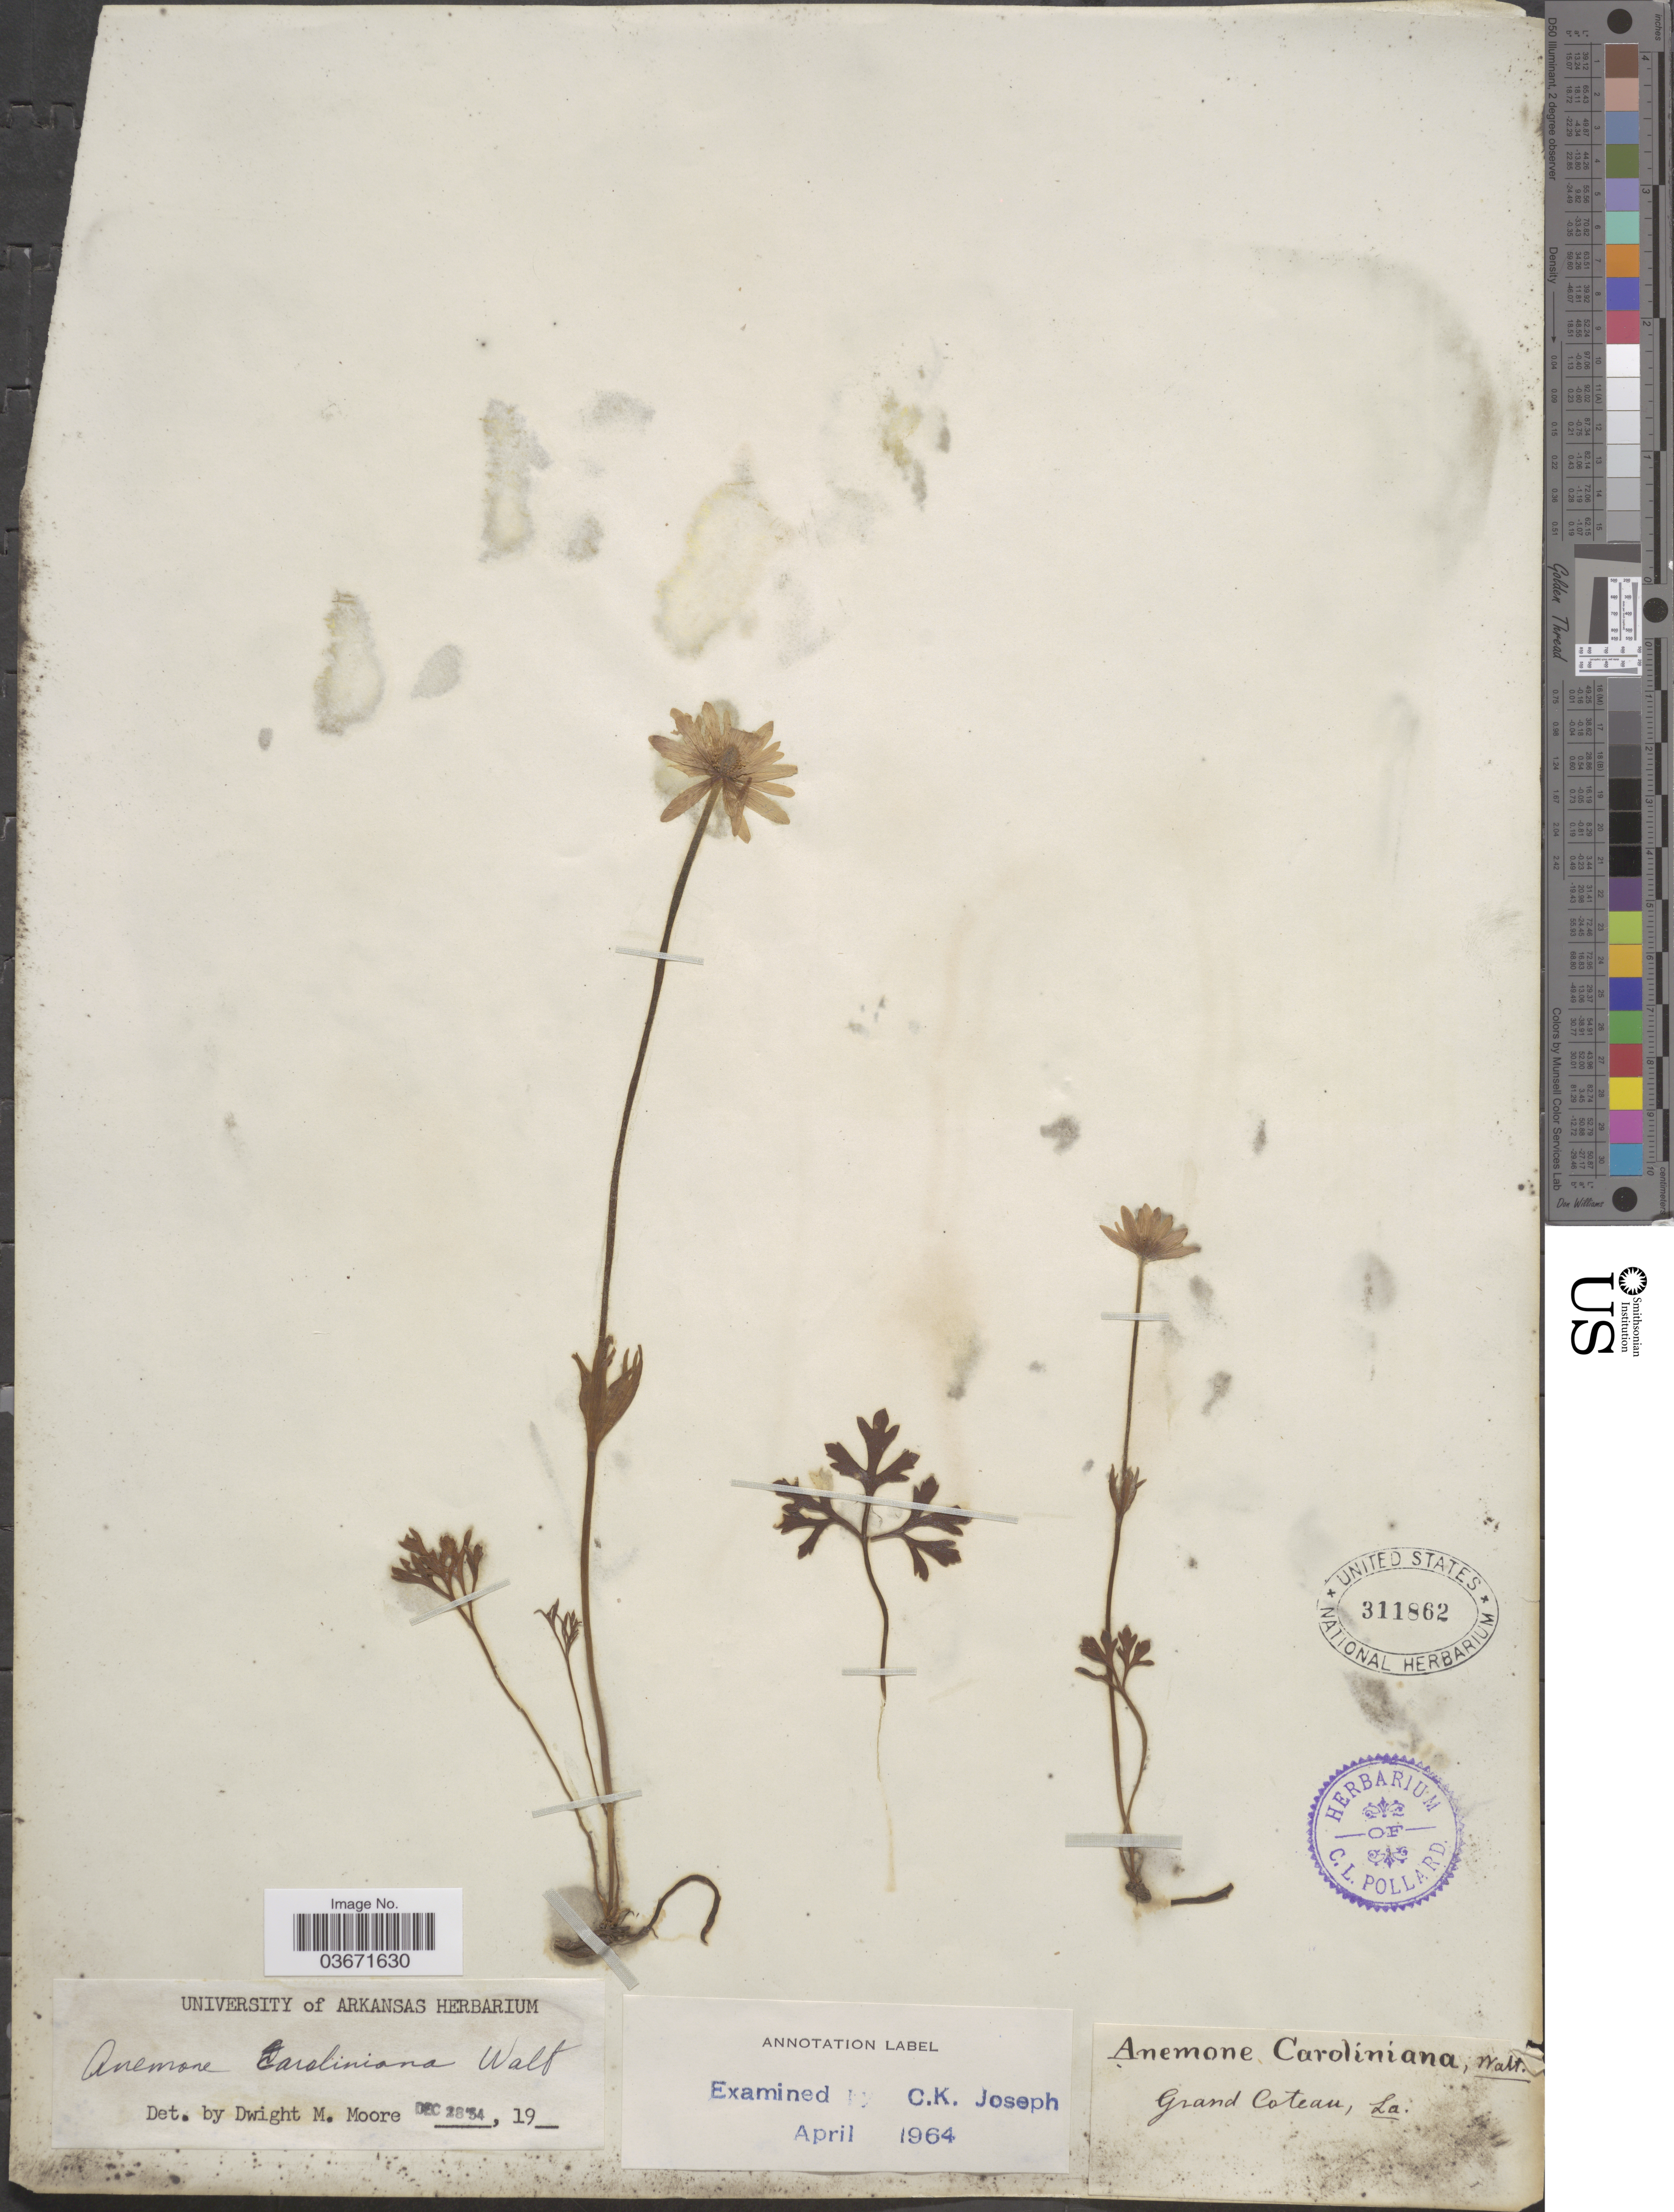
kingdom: Plantae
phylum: Tracheophyta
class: Magnoliopsida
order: Ranunculales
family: Ranunculaceae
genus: Anemone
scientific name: Anemone caroliniana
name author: Walter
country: United States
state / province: Louisiana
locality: Grand Coteau.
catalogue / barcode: US 311862